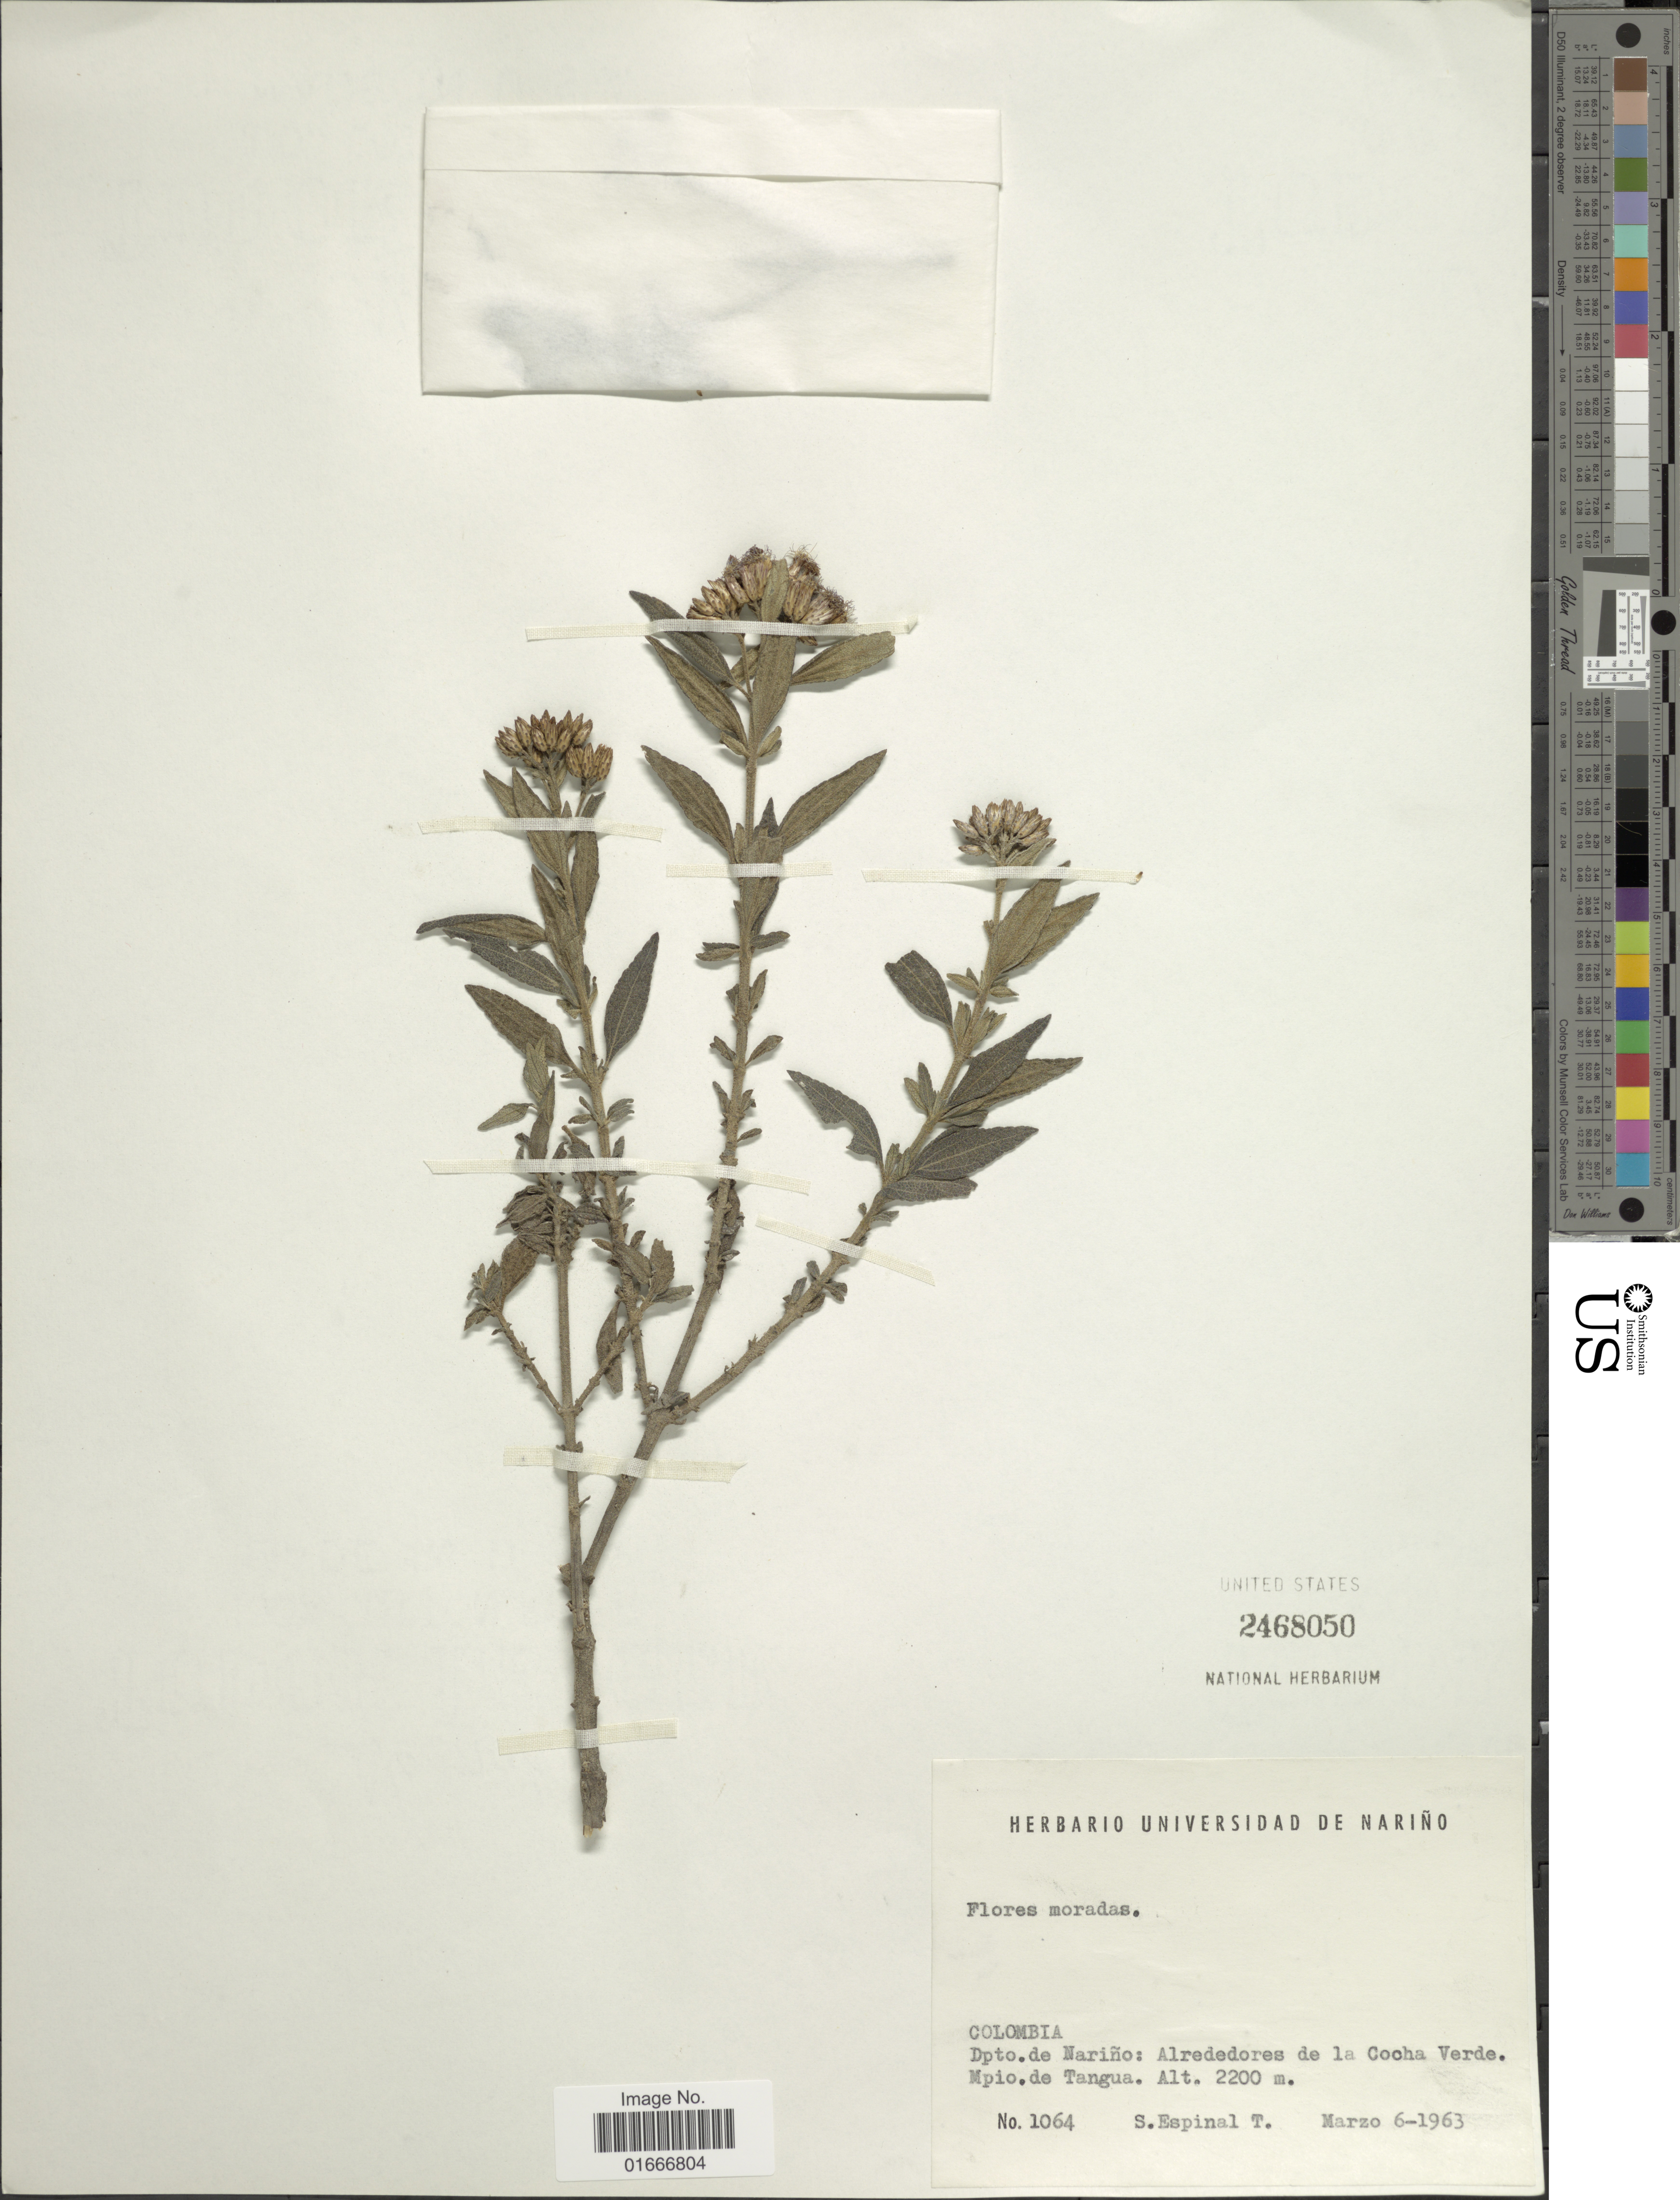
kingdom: Plantae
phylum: Tracheophyta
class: Magnoliopsida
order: Asterales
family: Asteraceae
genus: Chromolaena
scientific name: Chromolaena tacotana var. trineurolepis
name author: H. Rob.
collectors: T. S. Espinal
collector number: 1064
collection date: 1963-03-06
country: Colombia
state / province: Nariño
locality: Colombia. Dpto. de Nariño: Alrededores de la Cocha Verde. Mpio. De Tangua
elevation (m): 2200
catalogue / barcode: US 2468050